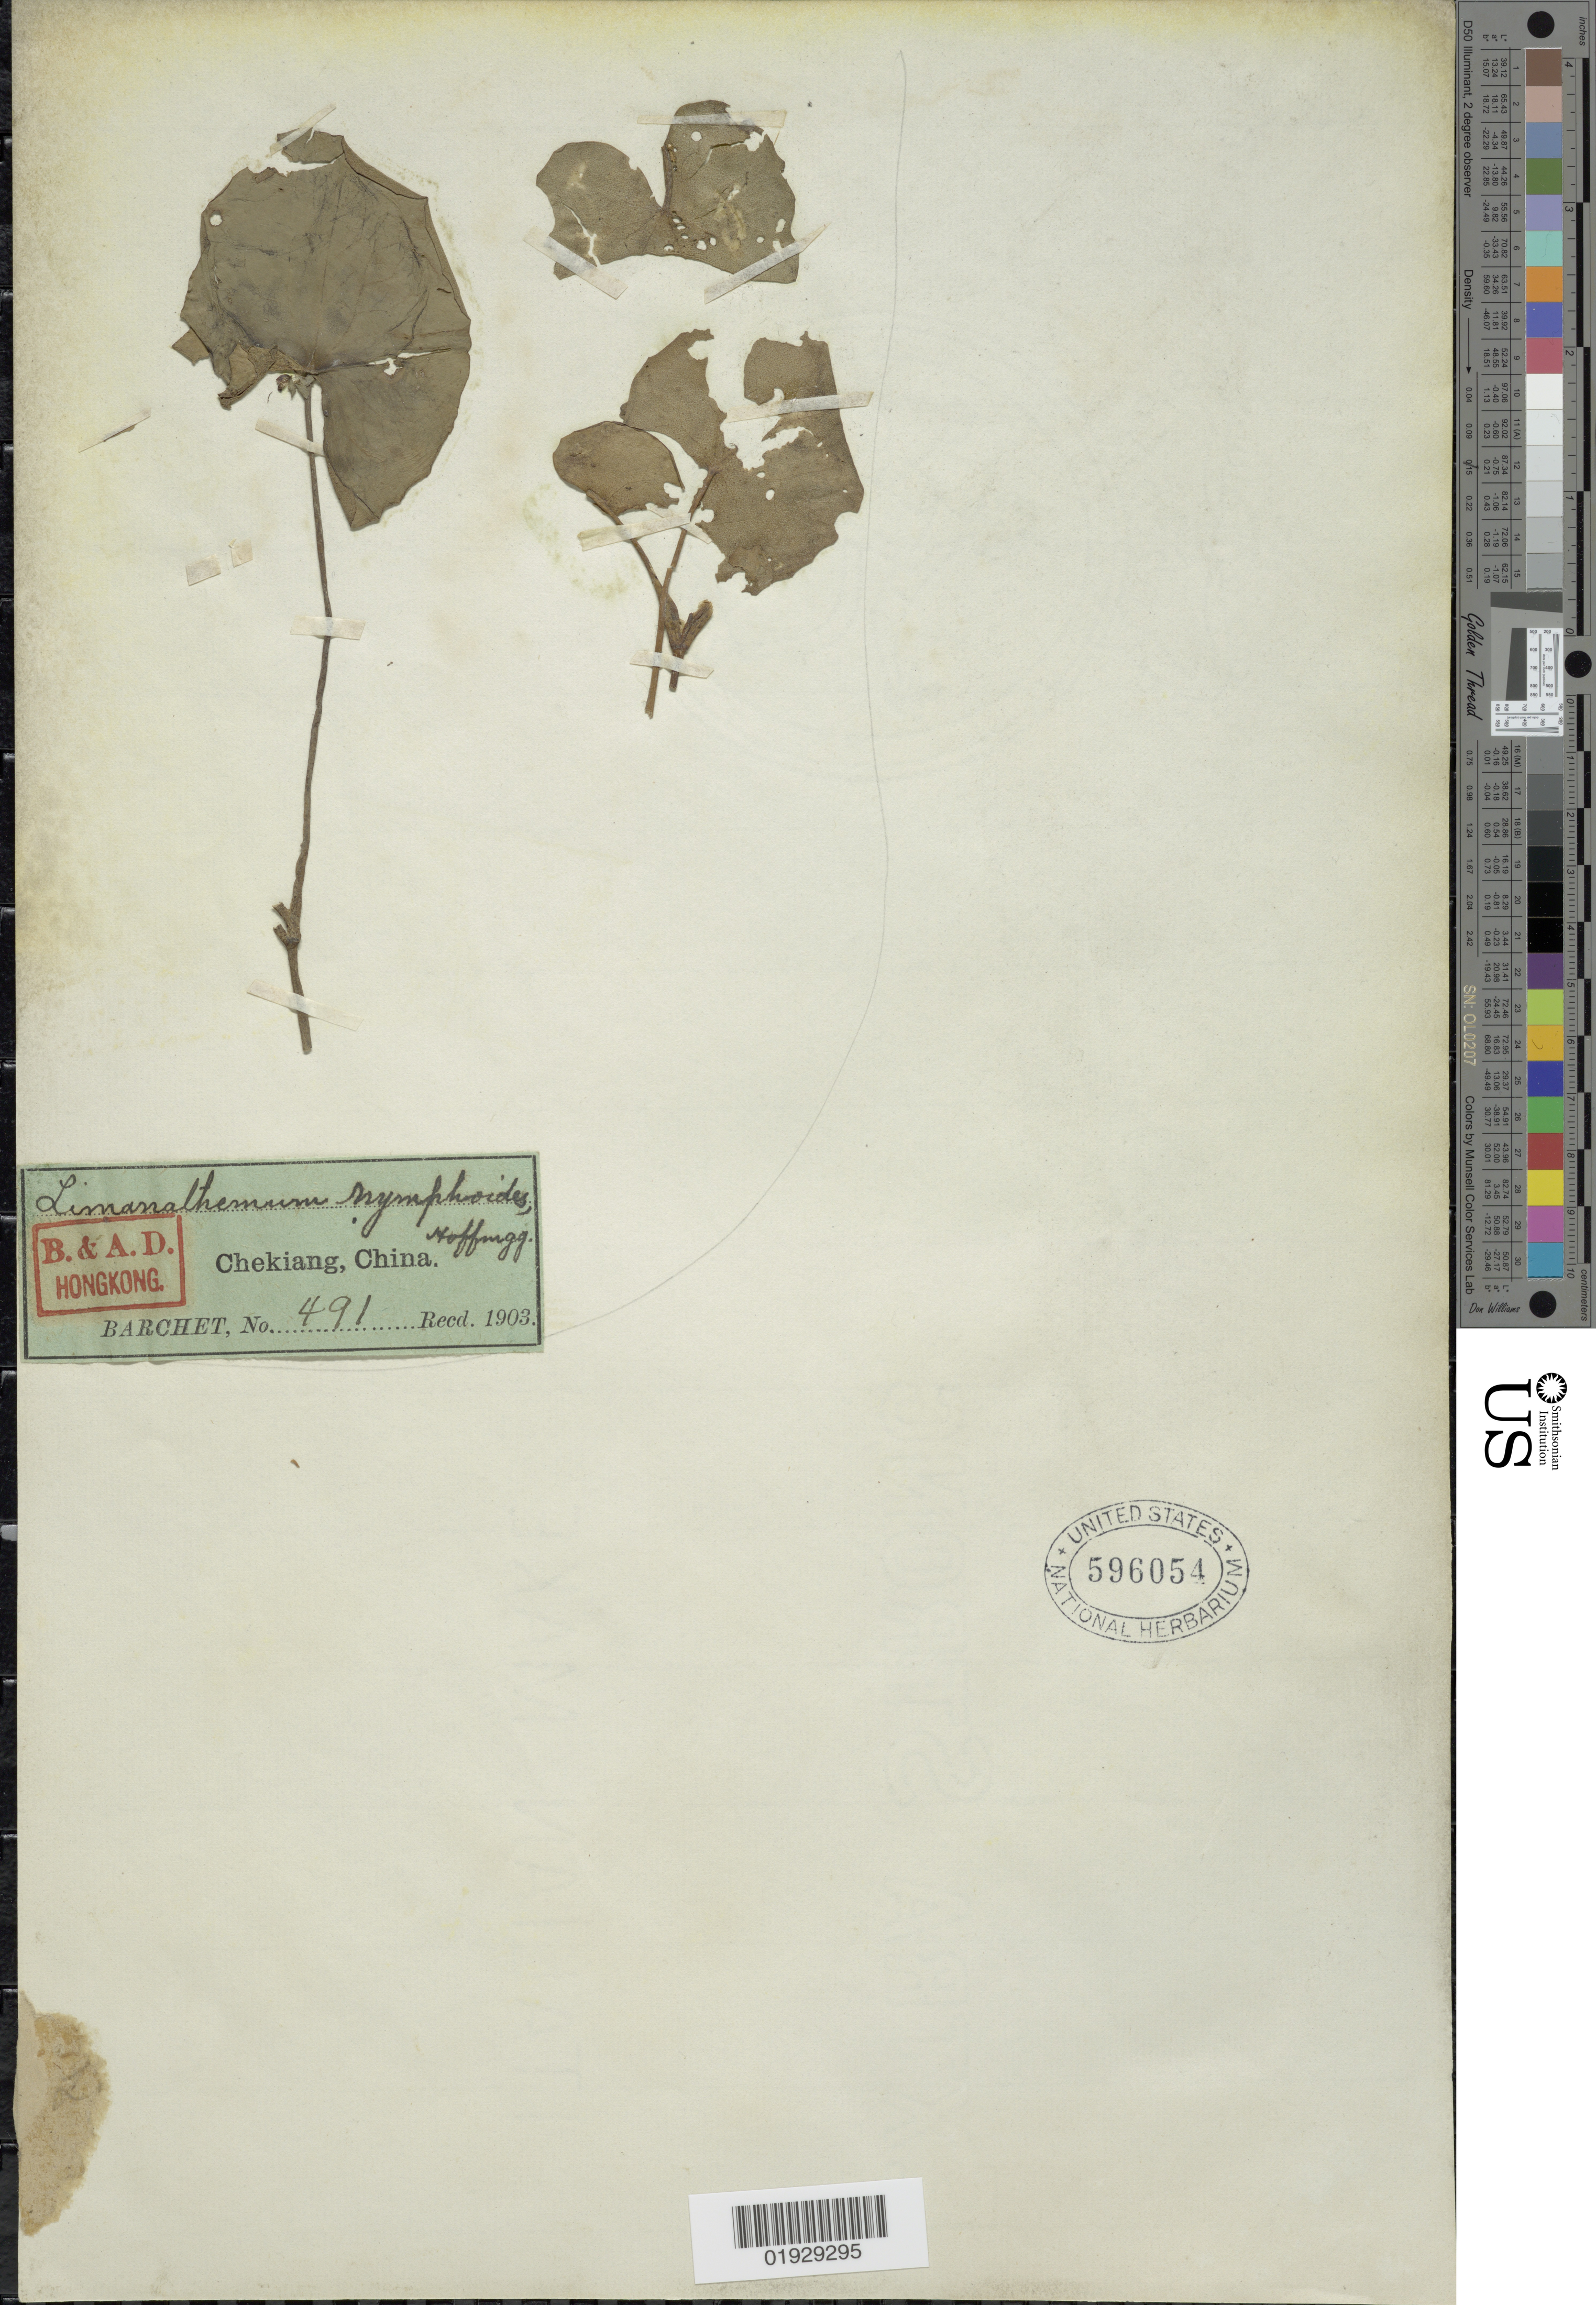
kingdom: Plantae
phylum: Tracheophyta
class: Magnoliopsida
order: Asterales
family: Menyanthaceae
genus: Nymphoides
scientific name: Nymphoides peltata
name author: (J.F. Gmel.) Britton & Rendle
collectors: Barchet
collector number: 491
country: China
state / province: Zhejiang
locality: Chekiang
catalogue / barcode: US 596054